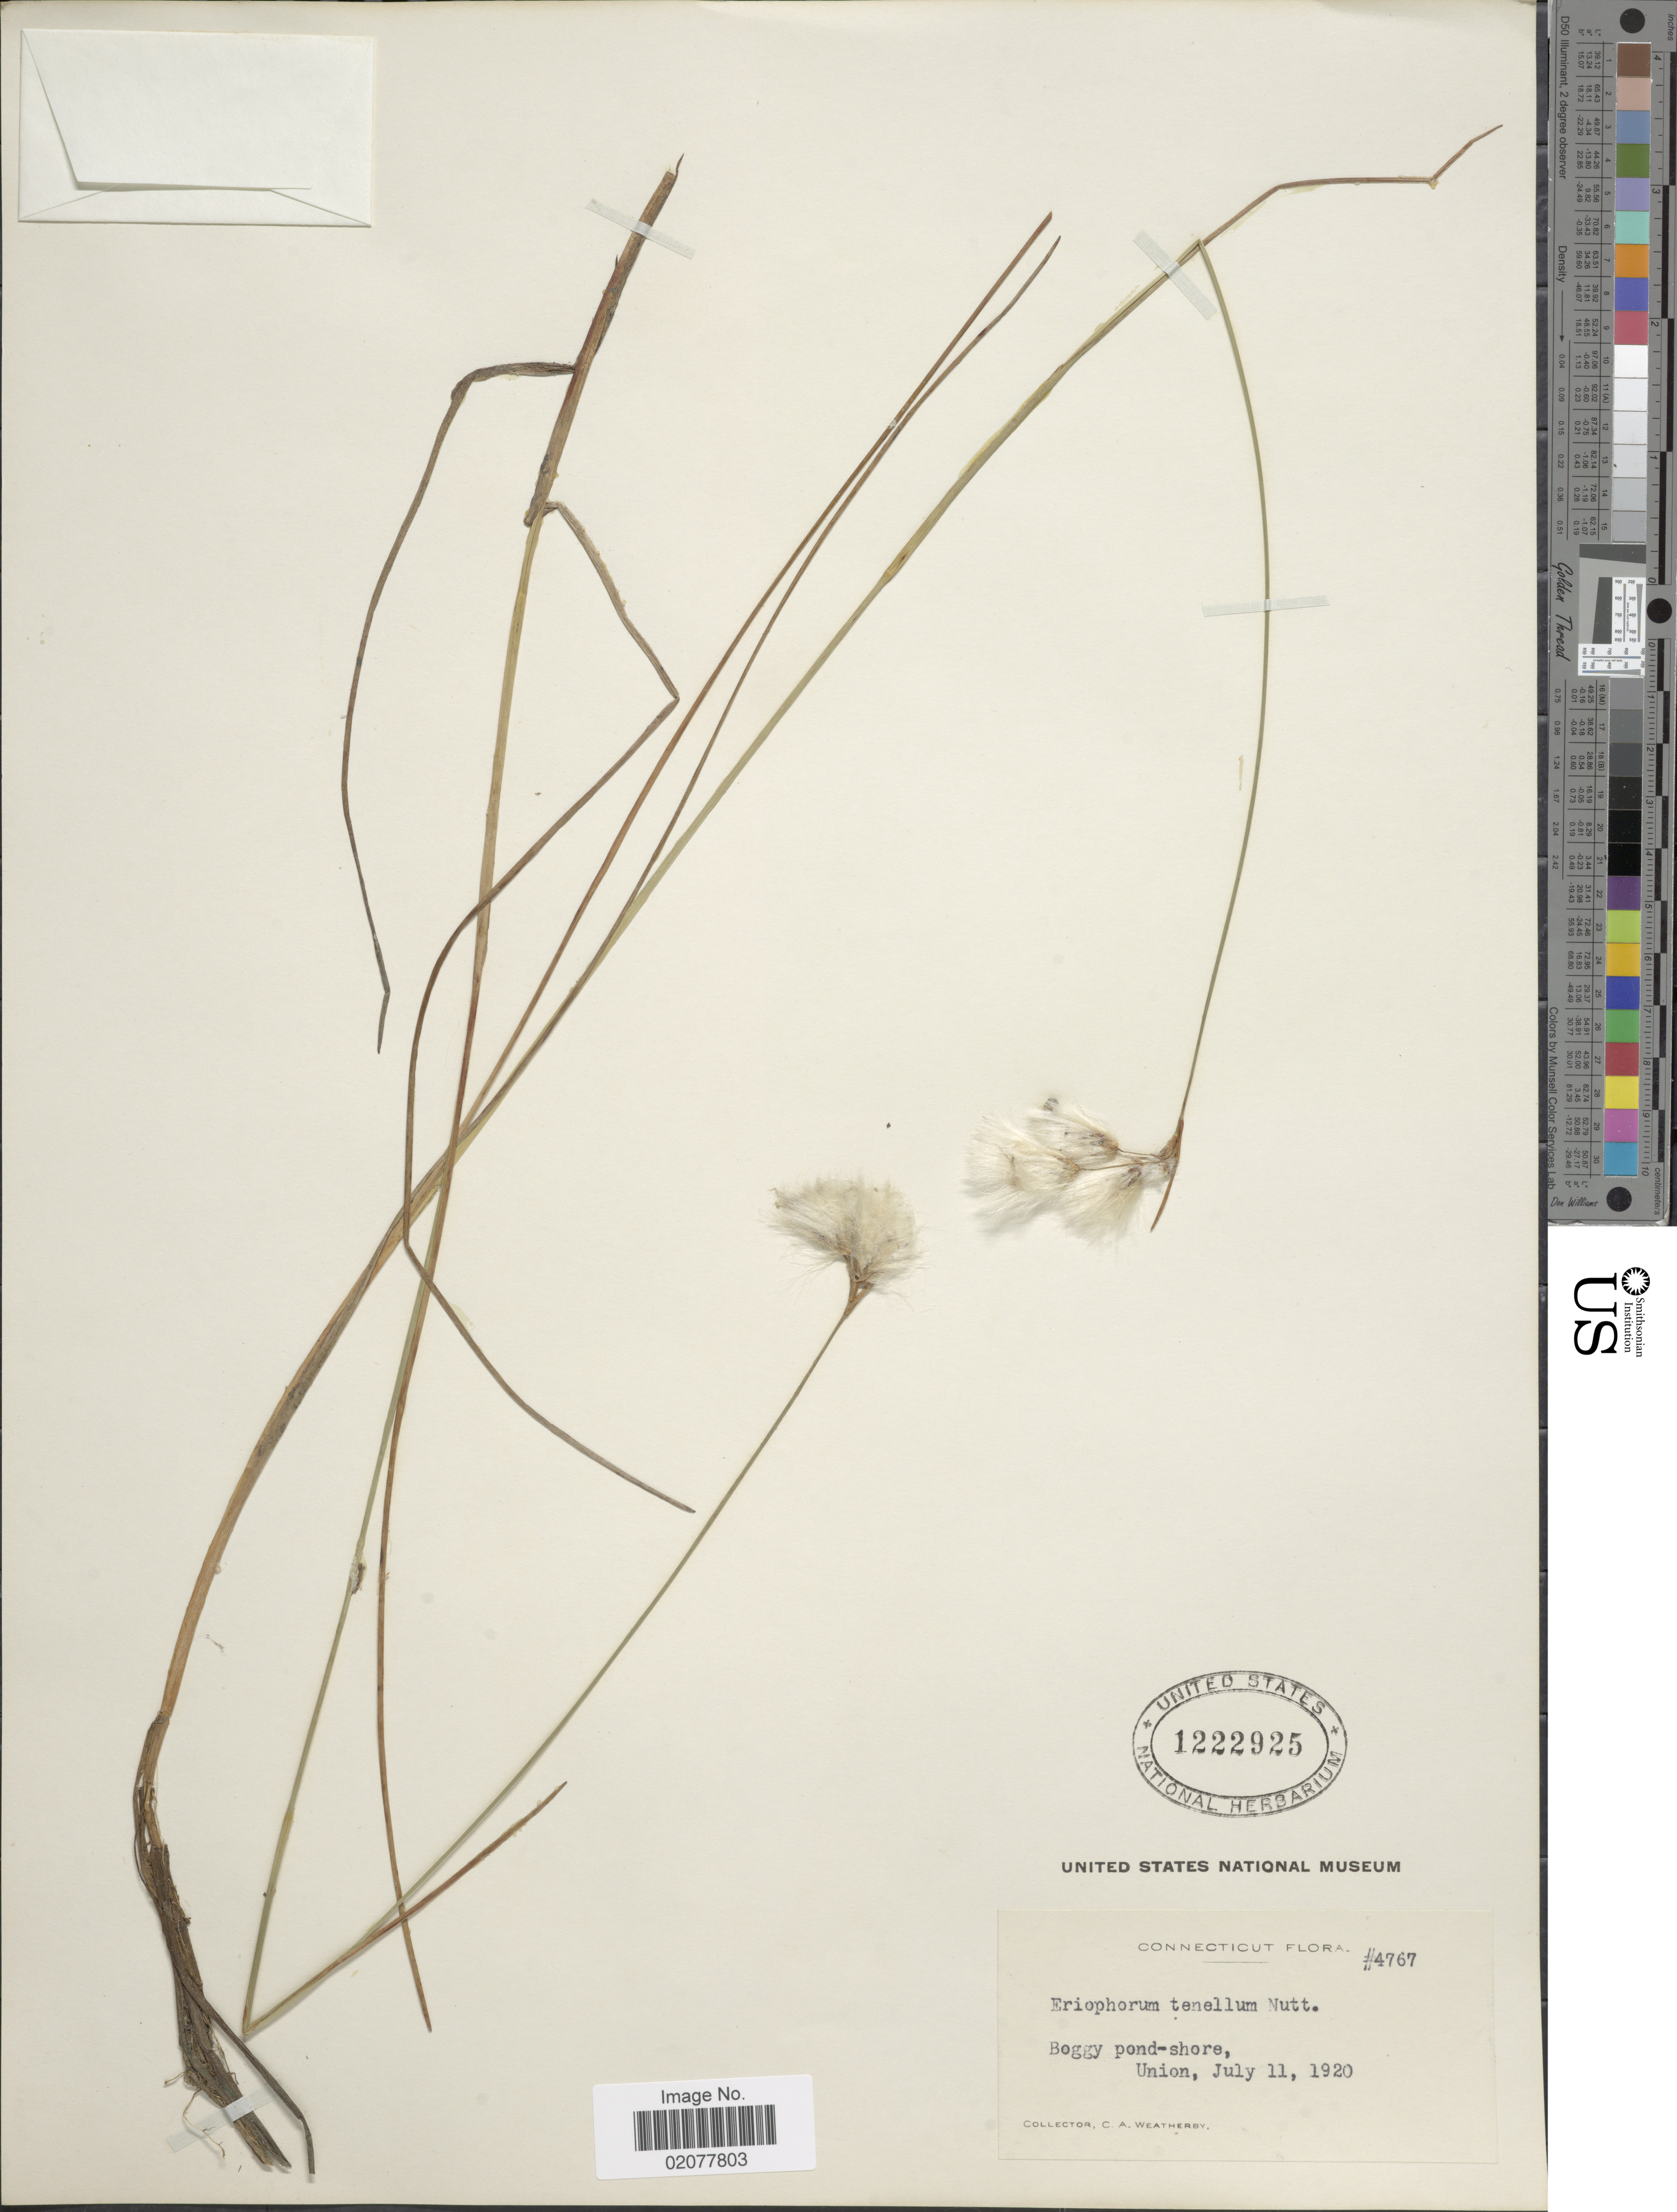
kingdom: Plantae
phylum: Tracheophyta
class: Liliopsida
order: Poales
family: Cyperaceae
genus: Eriophorum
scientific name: Eriophorum tenellum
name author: Nutt.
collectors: C. A. Weatherby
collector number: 4767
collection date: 1920-07-11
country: United States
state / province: Connecticut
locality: Boggy pond-shore, Union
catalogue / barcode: US 1222925